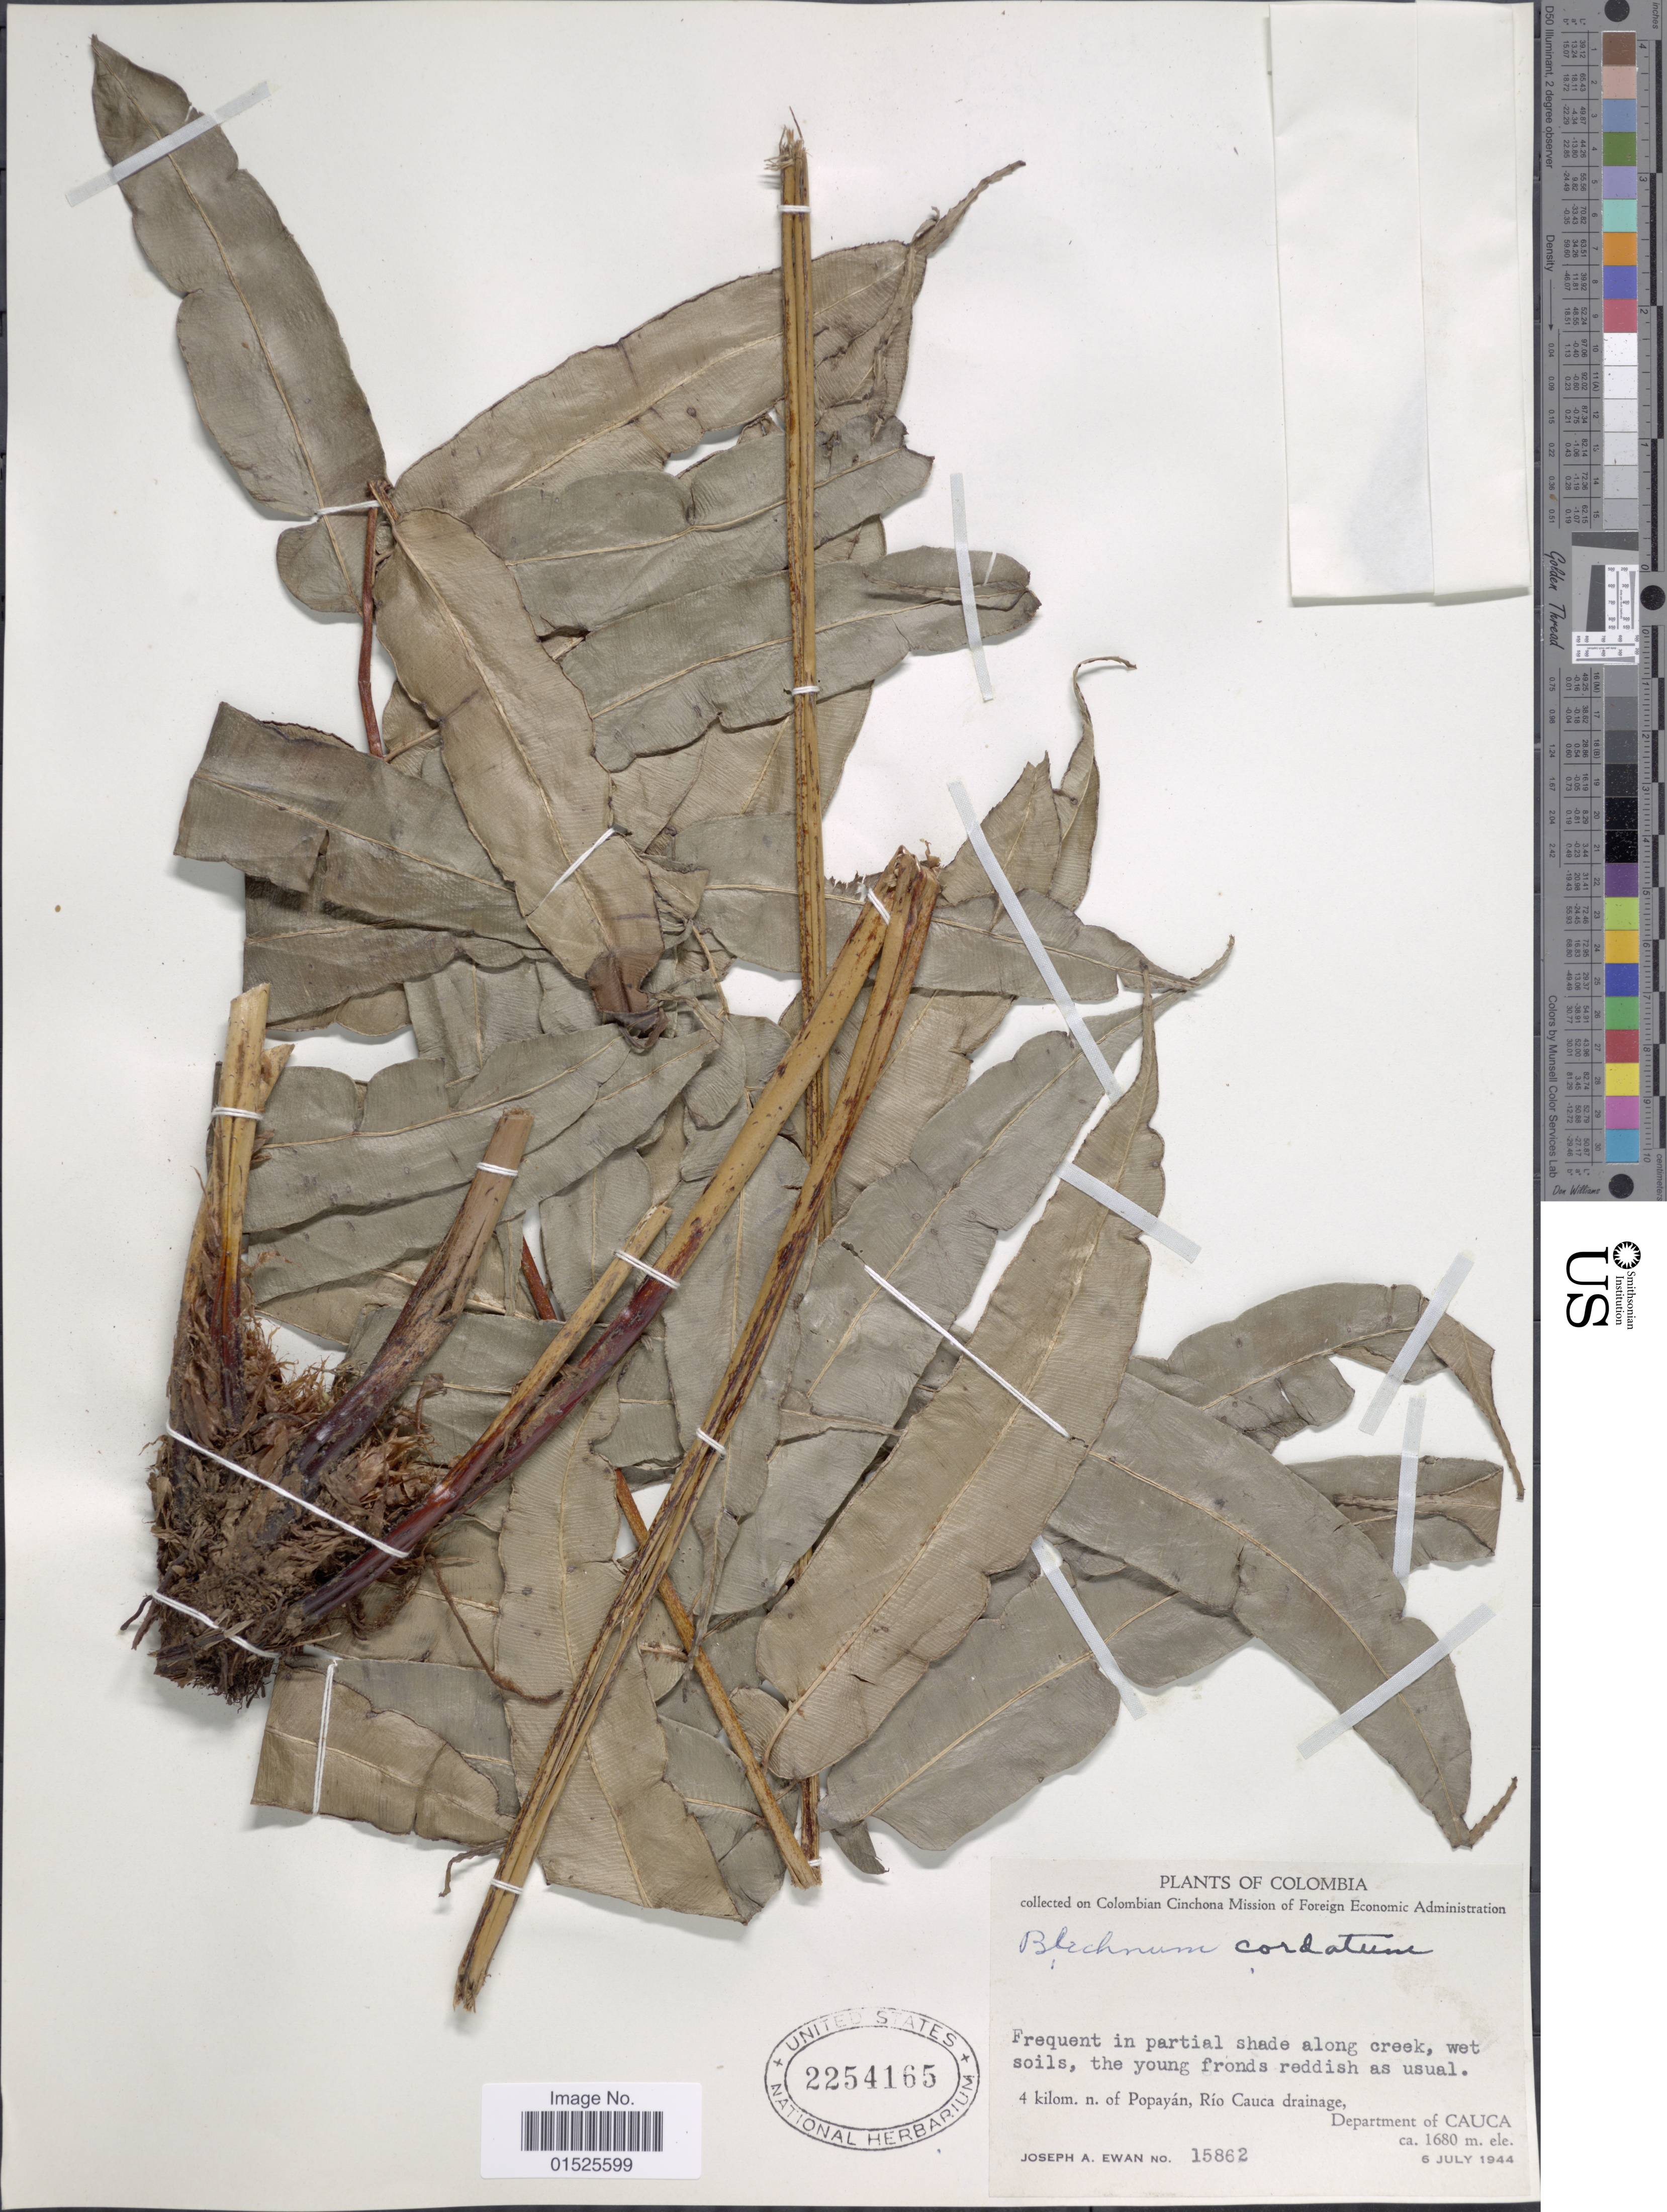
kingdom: Plantae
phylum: Tracheophyta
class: Polypodiopsida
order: Polypodiales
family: Blechnaceae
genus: Blechnum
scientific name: Blechnum cordatum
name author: (Desv.) Hieron.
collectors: J. A. Ewan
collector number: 15862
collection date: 1944-07-06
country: Colombia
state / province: Cauca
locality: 4 kilom. n. of Popayán, Rio Cauca drainage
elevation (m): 1680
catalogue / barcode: US 2254165